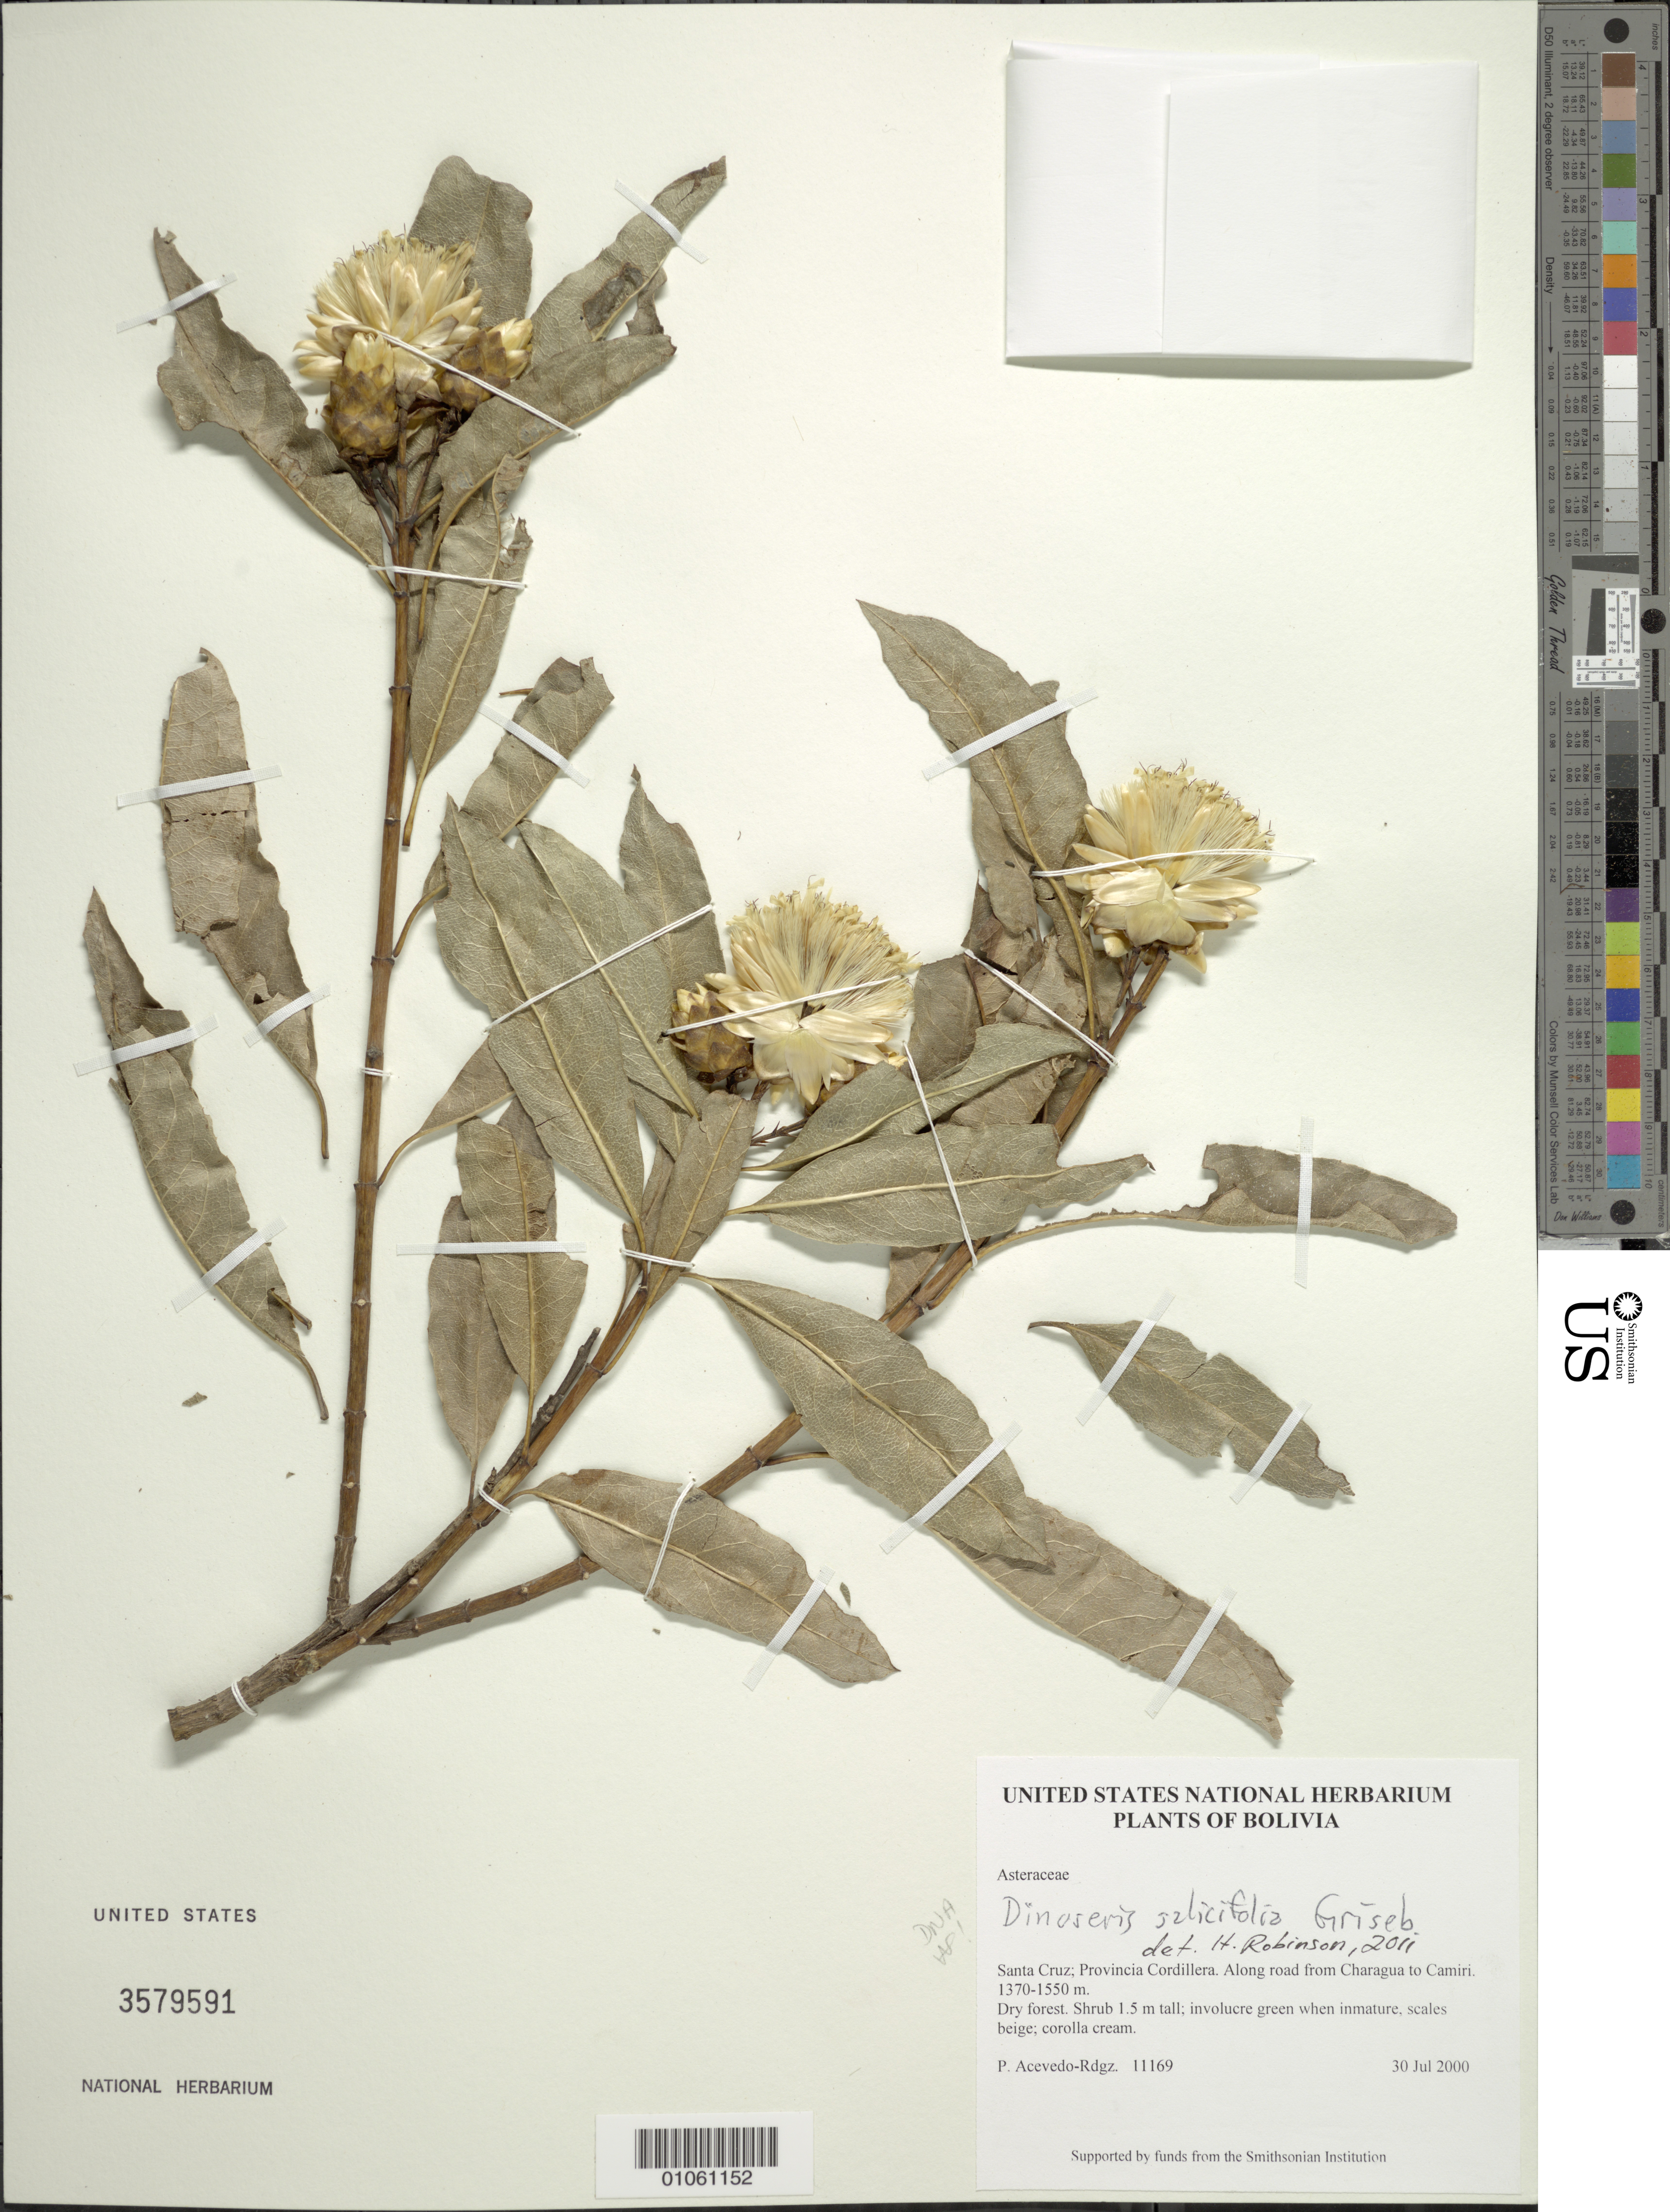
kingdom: Plantae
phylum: Tracheophyta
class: Magnoliopsida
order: Asterales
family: Asteraceae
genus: Dinoseris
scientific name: Dinoseris salicifolia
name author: Griseb.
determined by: Robinson, Harold E., (US)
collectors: P. Acevedo-Rodr.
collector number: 11169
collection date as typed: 30 Jul 2000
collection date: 2000-07-30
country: Bolivia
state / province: Santa Cruz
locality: Santa Cruz; Provincia Cordillera. Along road from Charagua to Camiri.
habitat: Dry forest.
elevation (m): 1370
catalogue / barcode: US 3579591